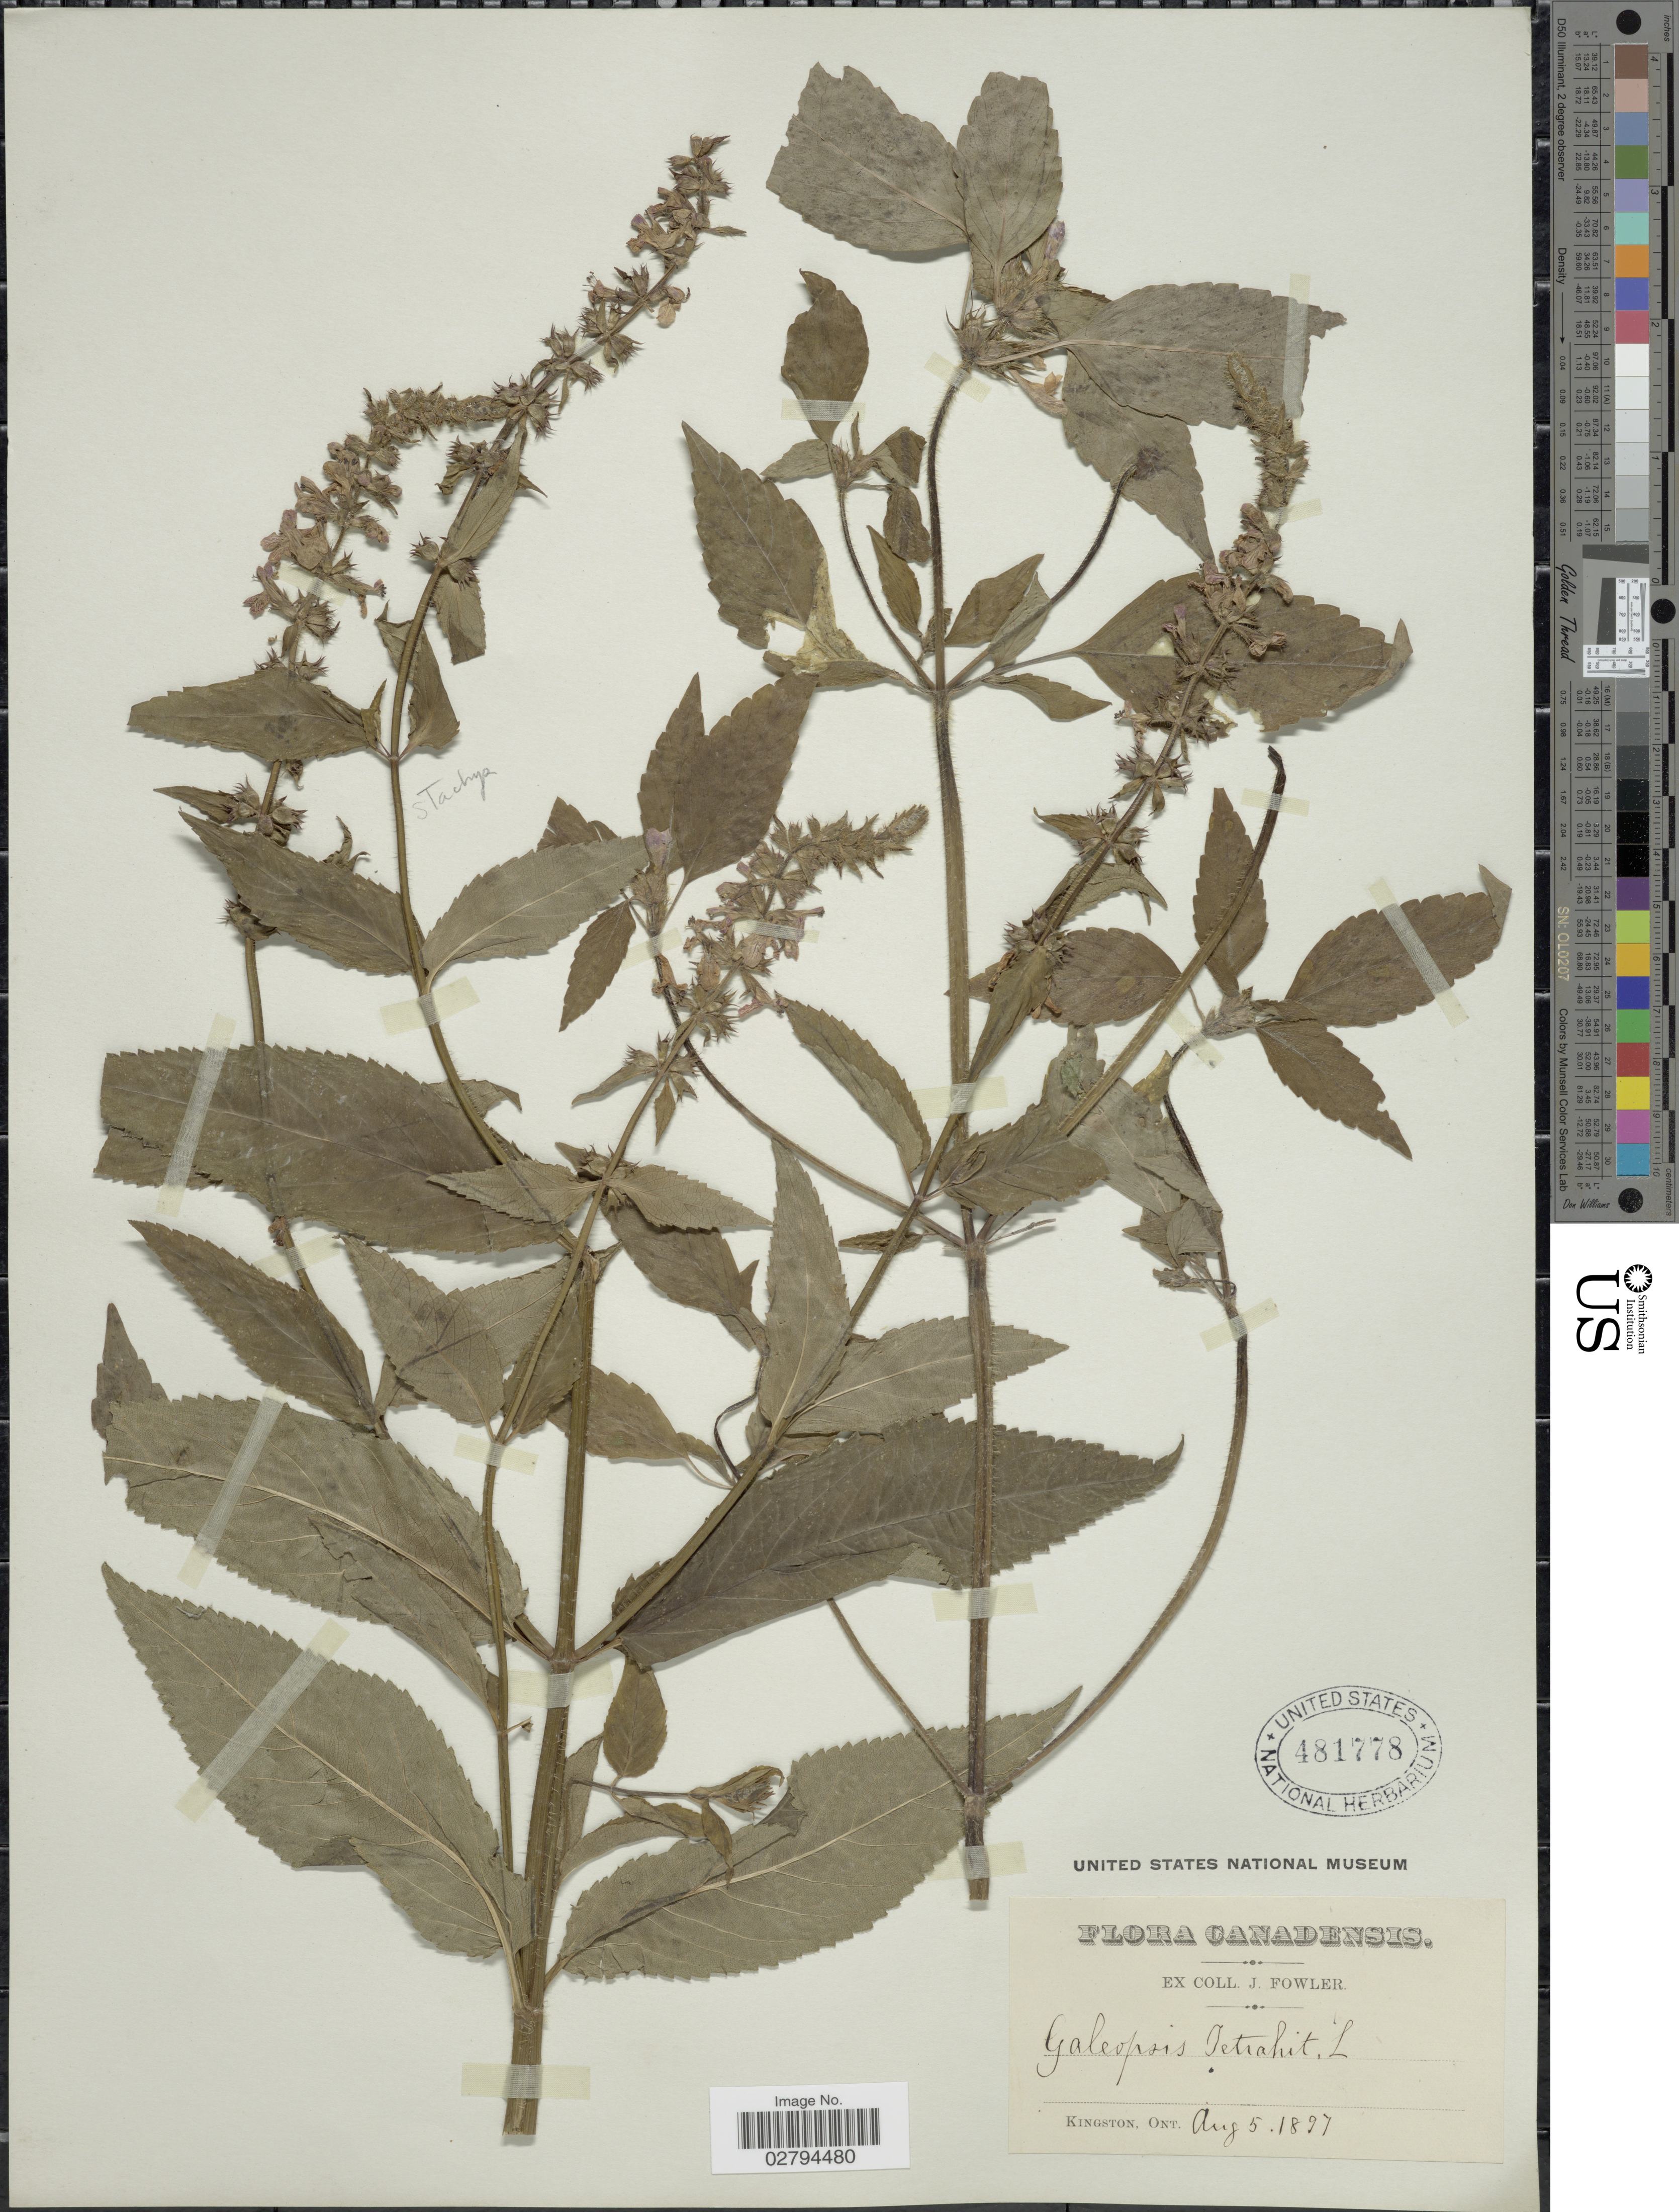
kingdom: Plantae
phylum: Tracheophyta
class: Magnoliopsida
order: Lamiales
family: Lamiaceae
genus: Galeopsis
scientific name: Galeopsis tetrahit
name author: L.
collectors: J. P. Fowler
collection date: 1897-08-05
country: Canada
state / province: Ontario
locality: Kingston, Ont.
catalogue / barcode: US 481778